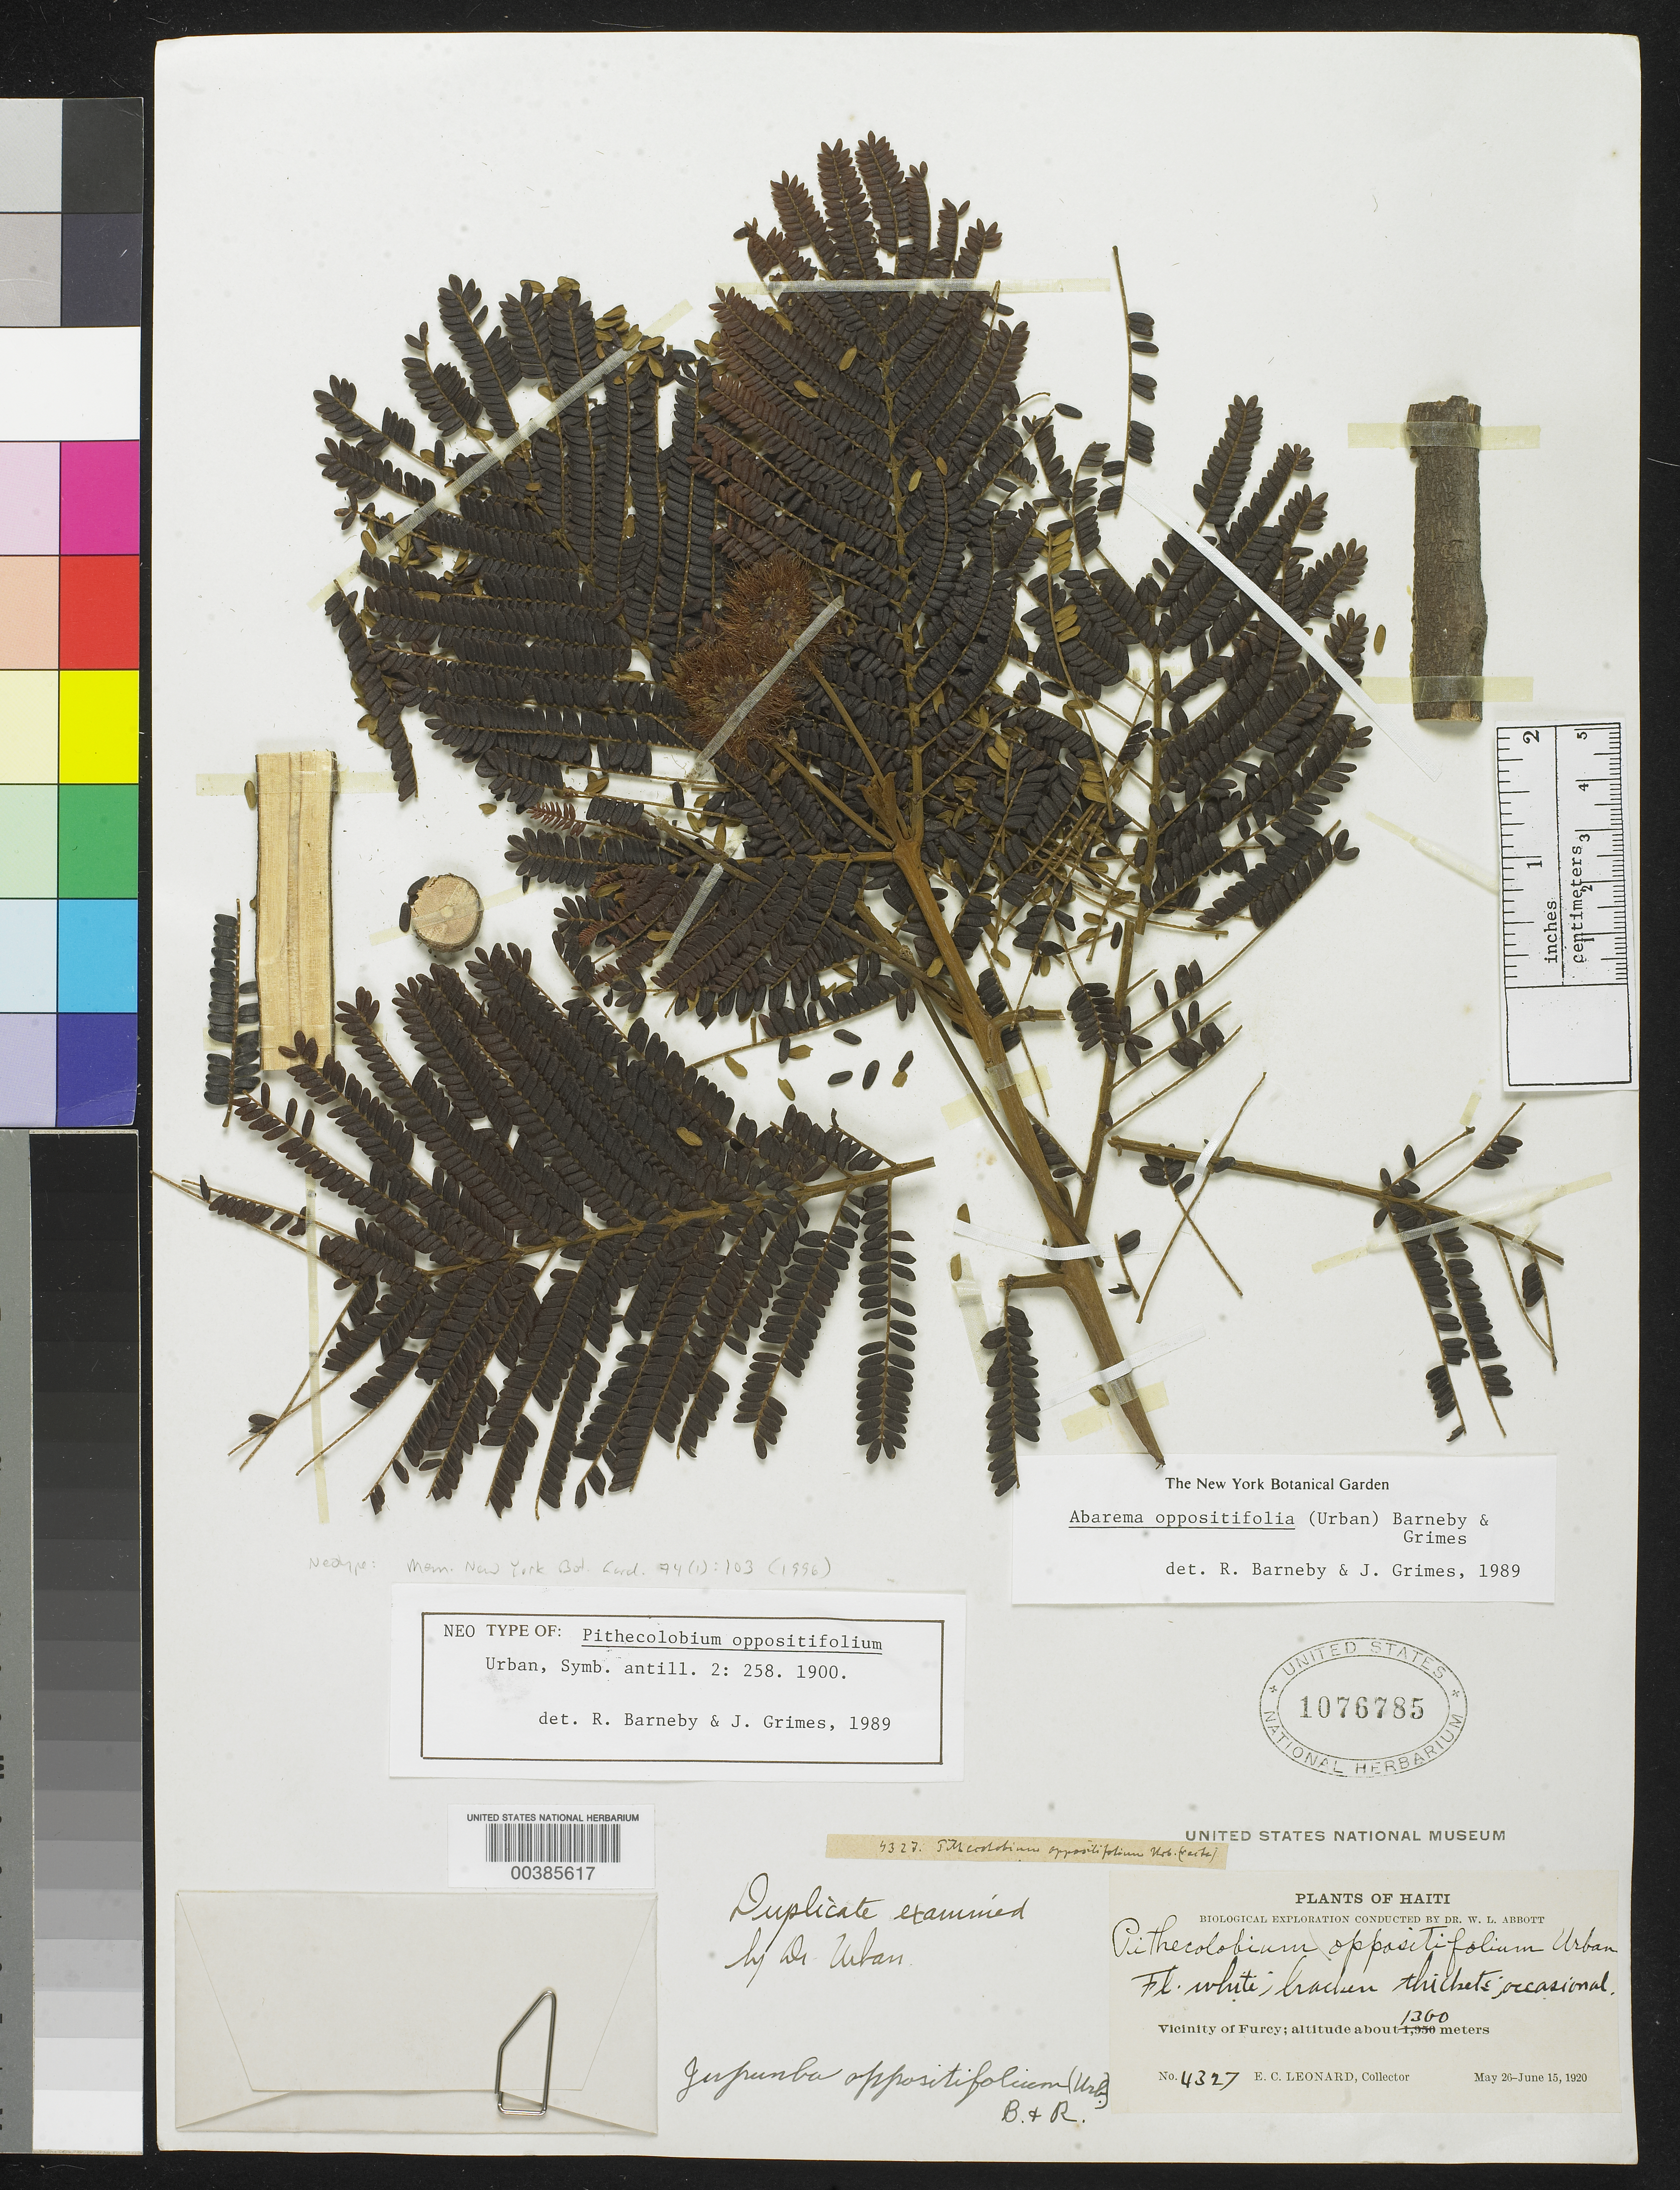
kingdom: Plantae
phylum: Tracheophyta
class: Magnoliopsida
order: Fabales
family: Fabaceae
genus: Pithecellobium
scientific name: Pithecellobium oppositifolium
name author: Urb.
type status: Neotype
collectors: E. C. Leonard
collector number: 4327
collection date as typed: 26 May 1920 to 15 Jun 1920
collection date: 1920-05-26/1920-06-15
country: Haiti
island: Hispaniola Island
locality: Vicinity of Furcy.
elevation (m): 1300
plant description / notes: Two additional collections at US, Ekman H 1845, annotated as "isoneotypus" and cited in neotypification as "isotypi", are filed in the main herbarium.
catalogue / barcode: US 1076785